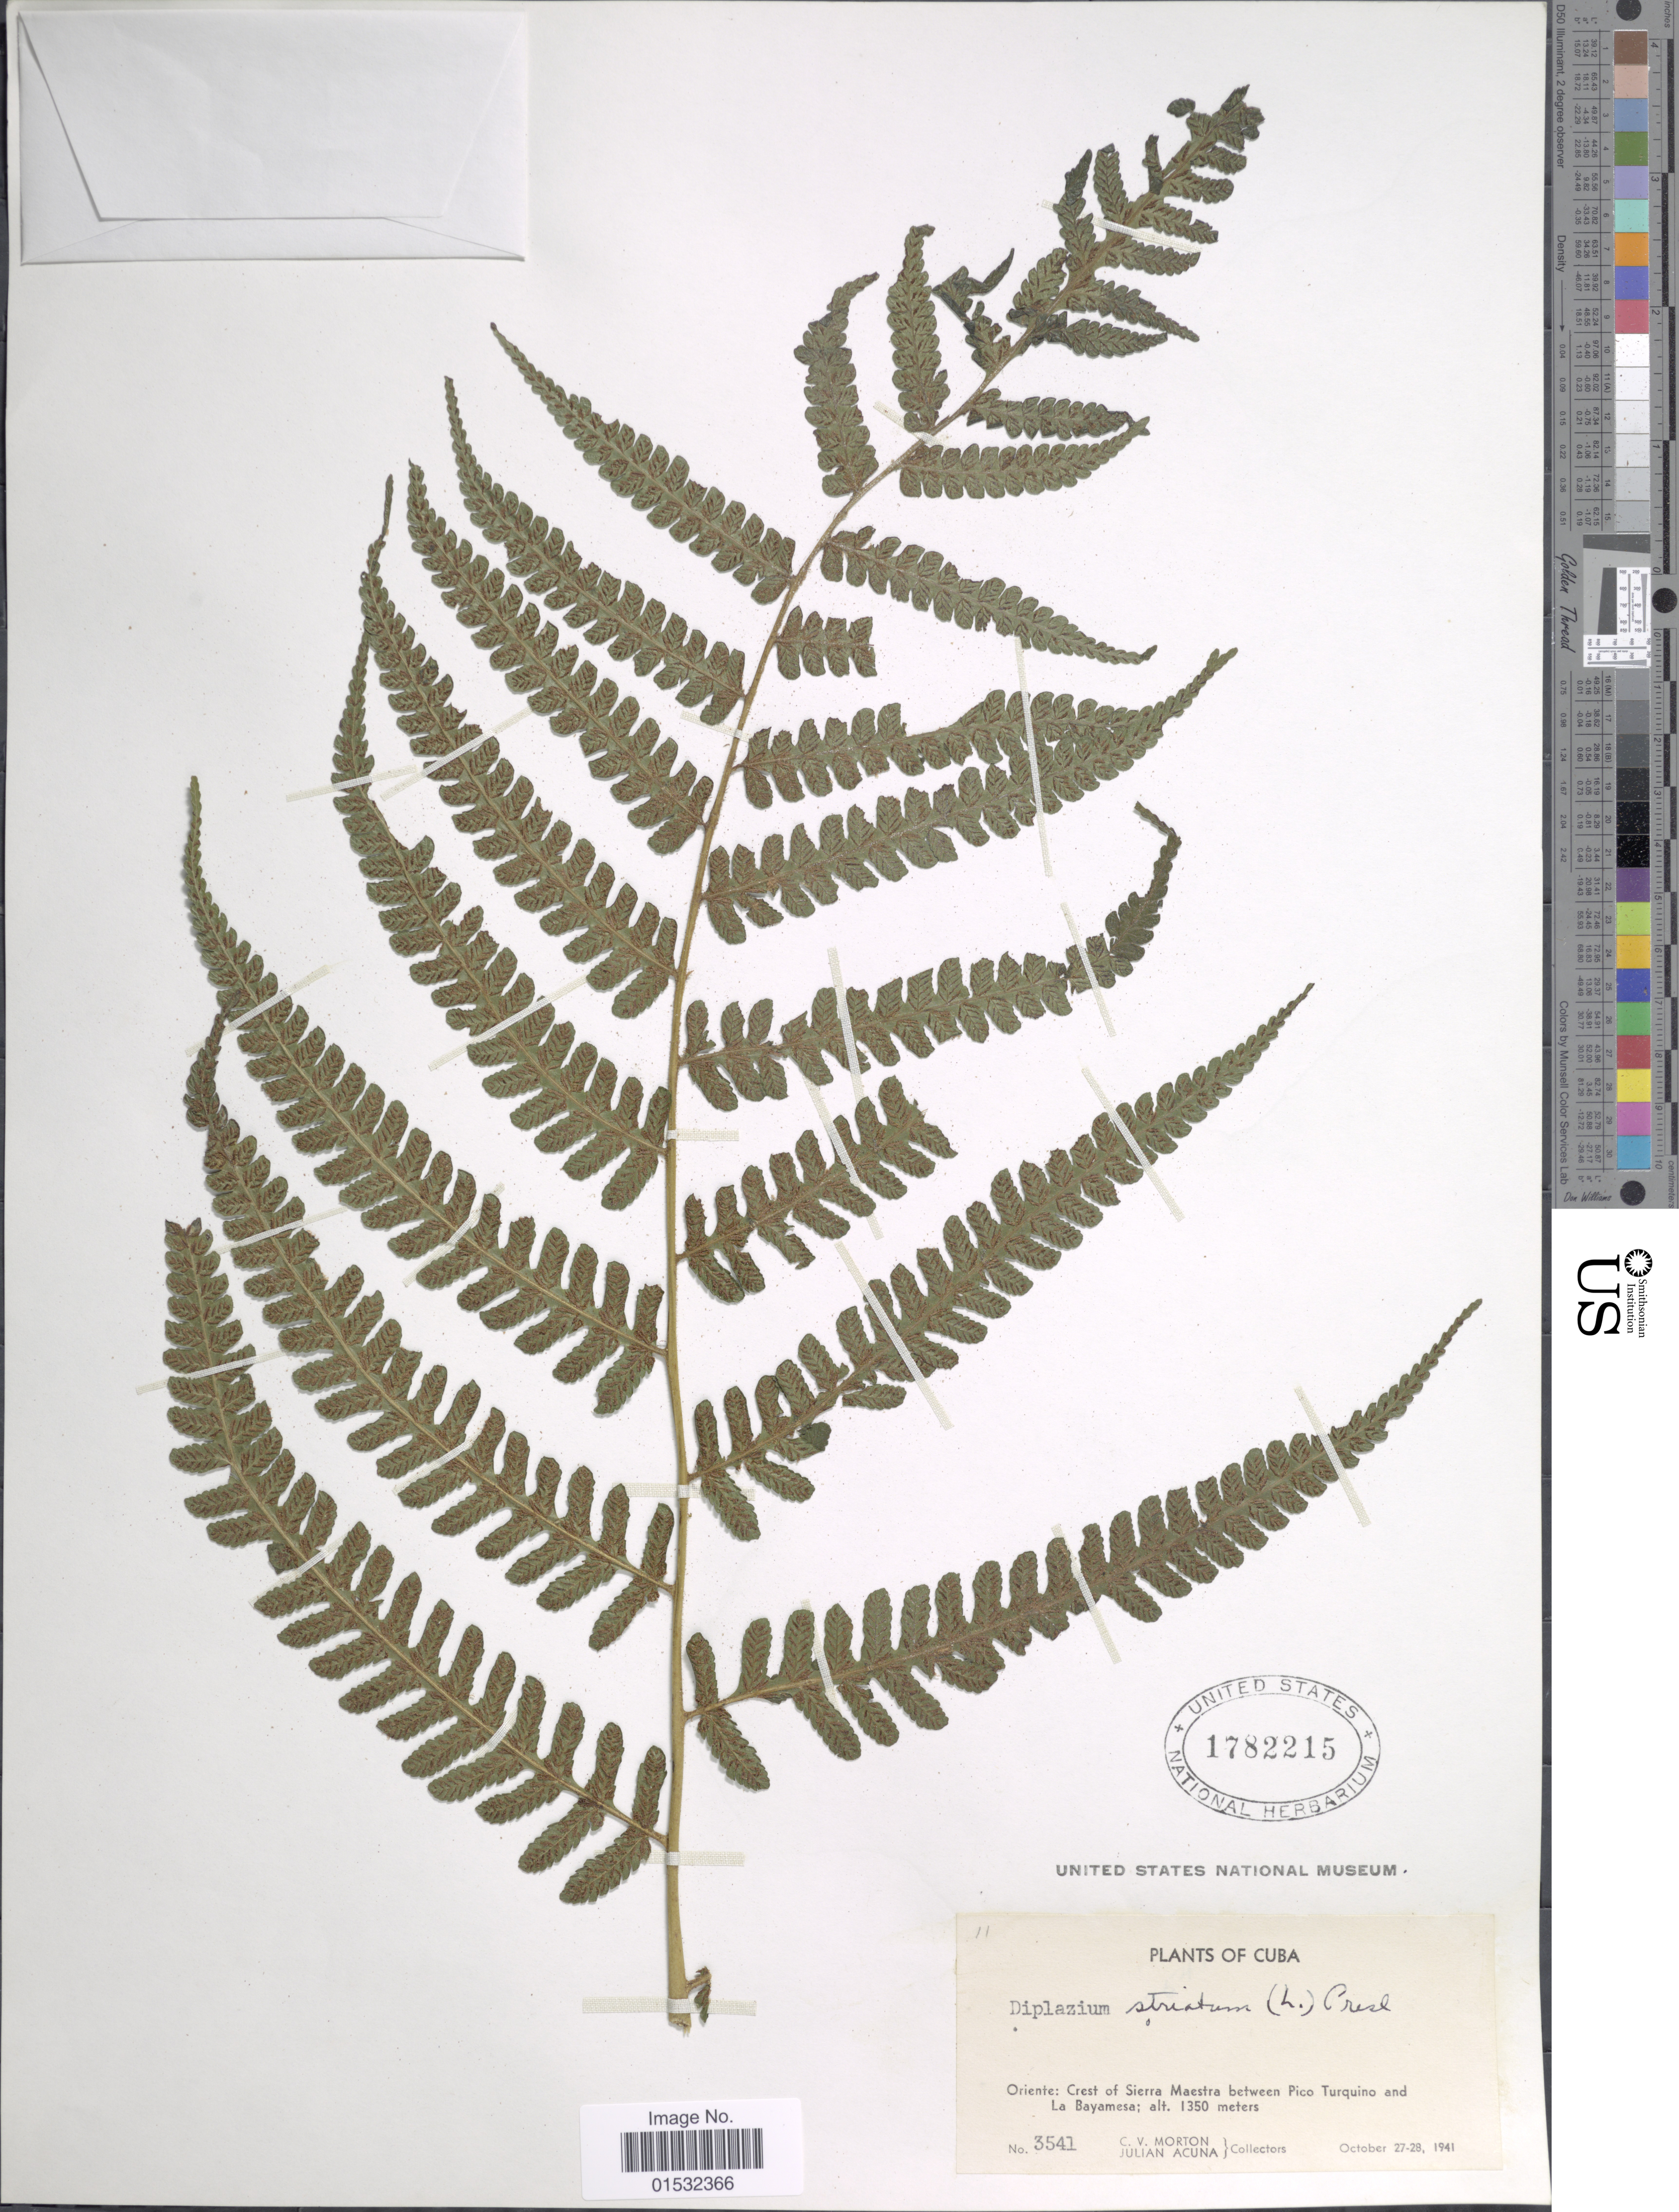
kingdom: Plantae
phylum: Tracheophyta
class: Polypodiopsida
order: Polypodiales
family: Athyriaceae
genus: Diplazium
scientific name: Diplazium striatum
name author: (L.) C. Presl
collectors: C. V. Morton & J. B. Acuña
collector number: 3541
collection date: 1941-10-27/1941-10-28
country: Cuba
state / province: Oriente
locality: Crest of Sierra Maestra between Pico Turquino and La Bayamesa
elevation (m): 1350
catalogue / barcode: US 1782215